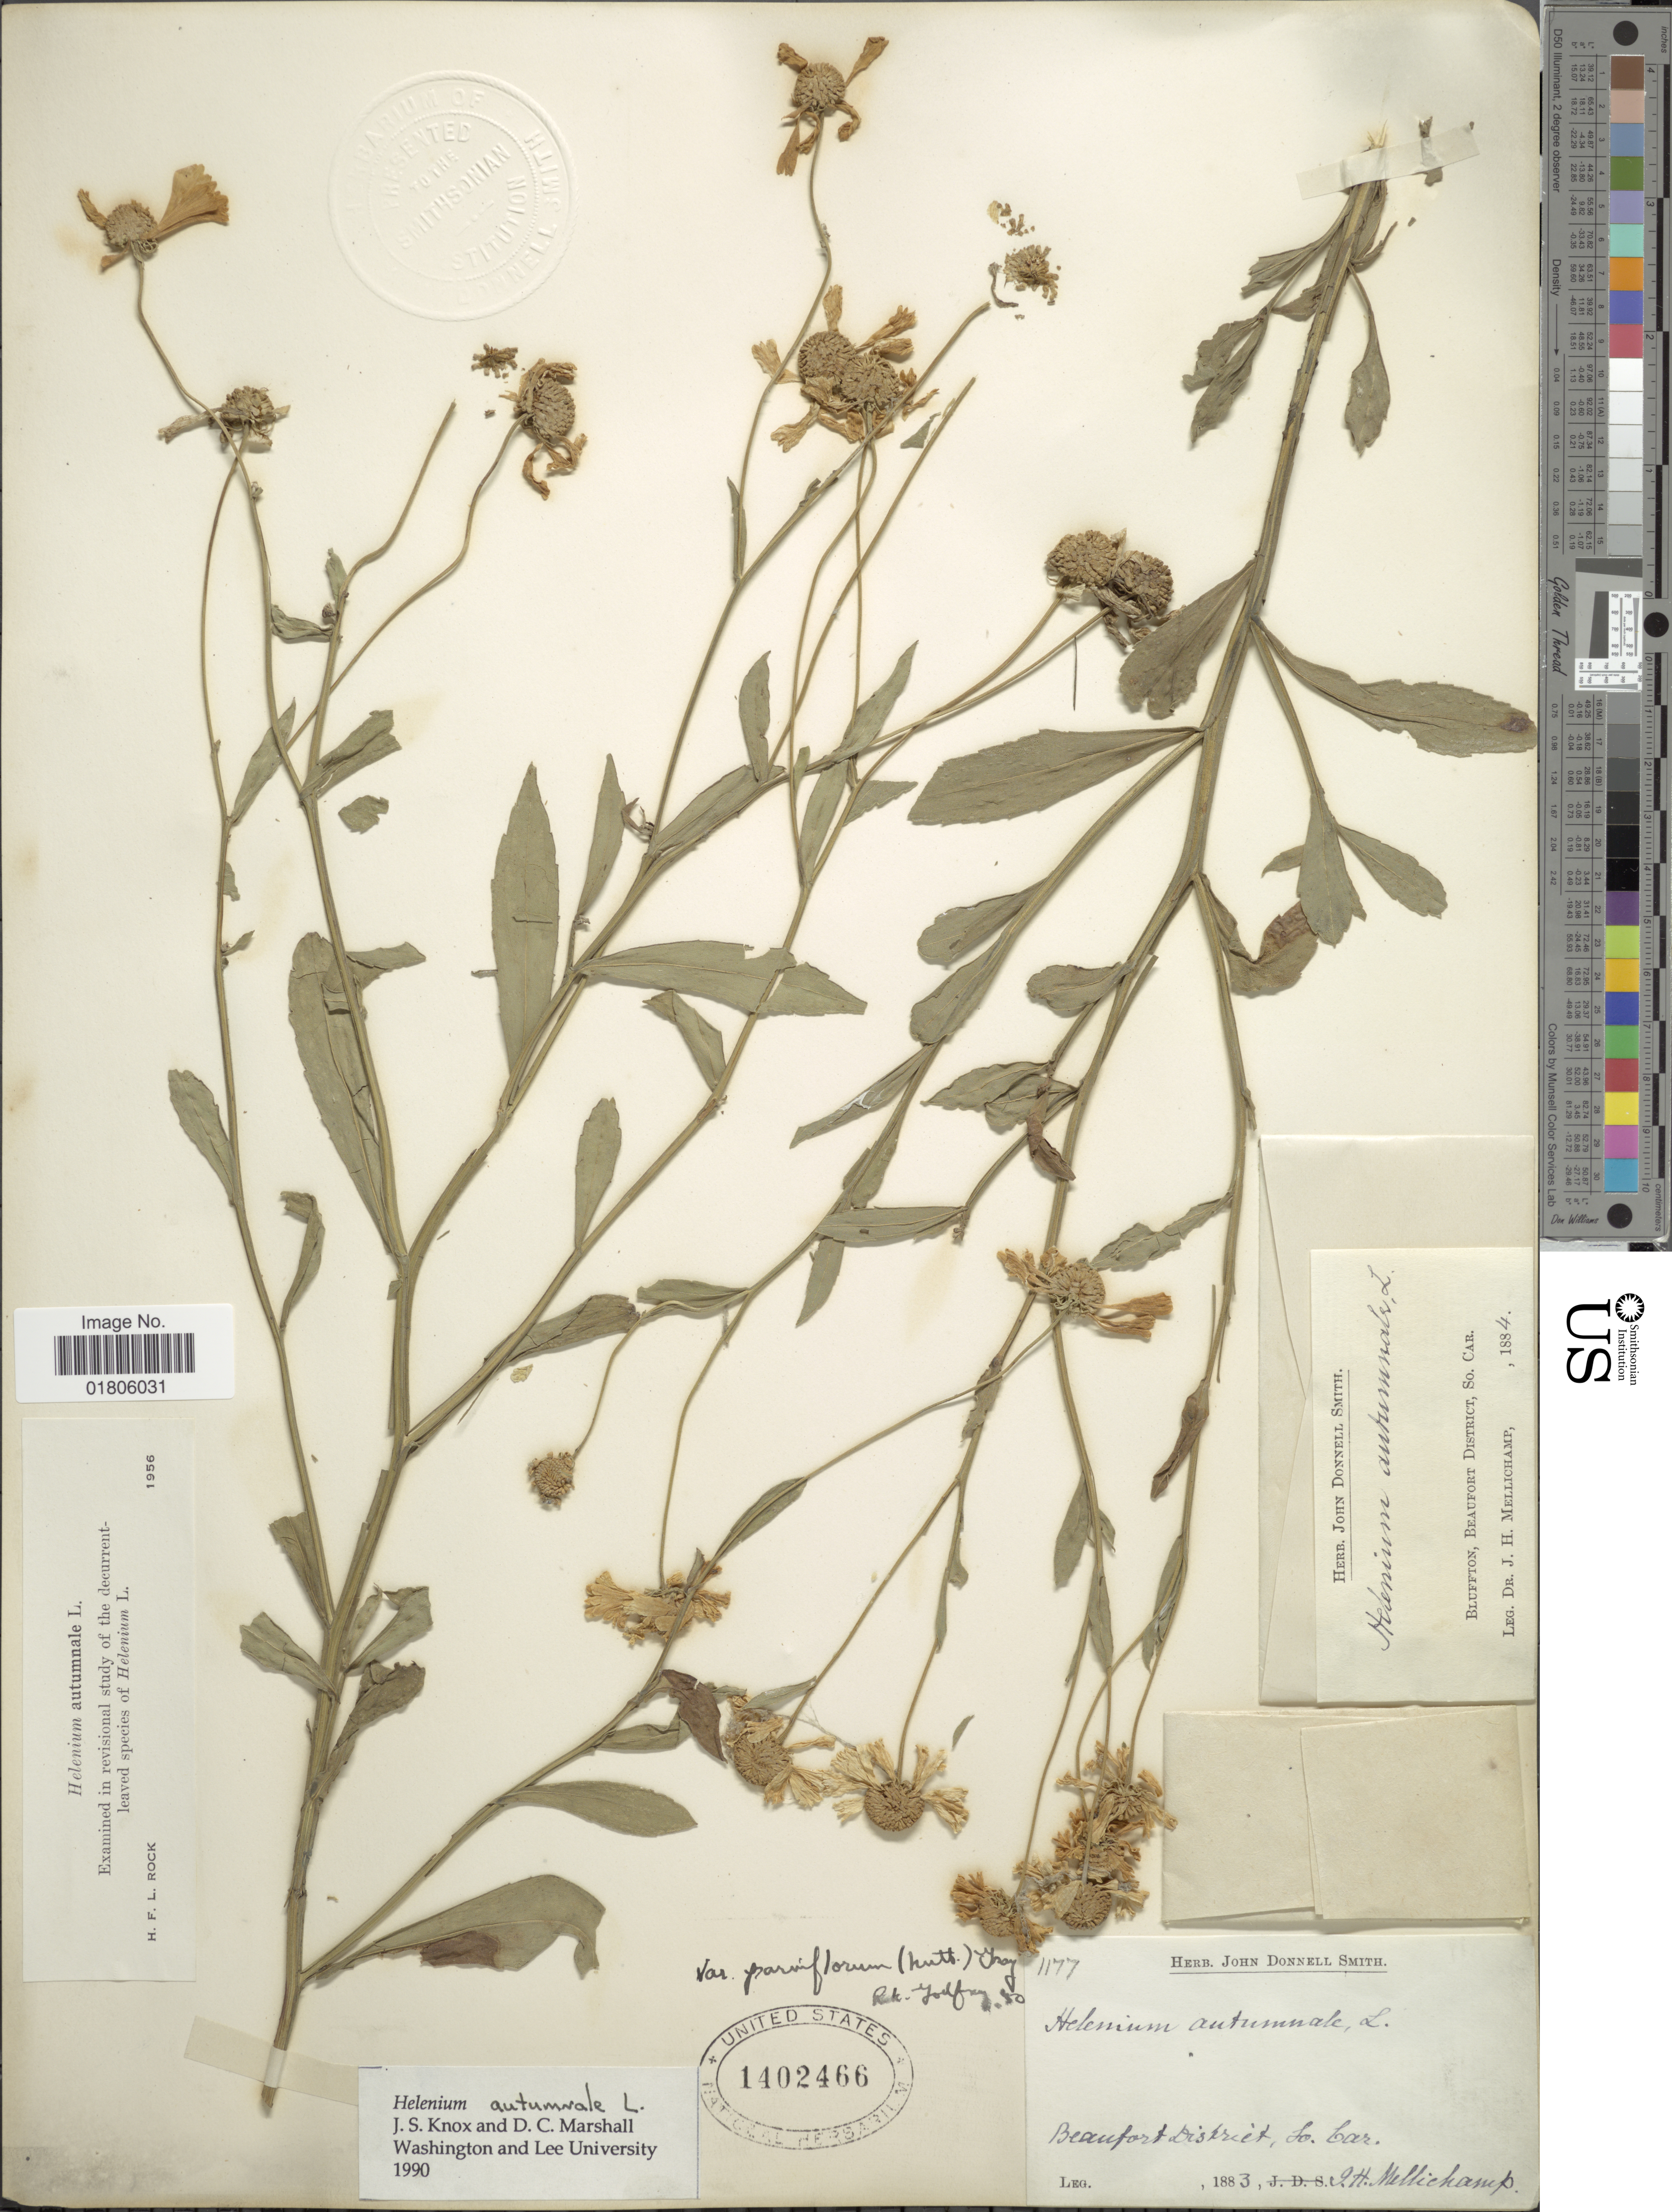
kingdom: Plantae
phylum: Tracheophyta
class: Magnoliopsida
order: Asterales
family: Asteraceae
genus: Helenium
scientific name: Helenium autumnale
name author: L.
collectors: J. H. Mellichamp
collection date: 1884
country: United States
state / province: South Carolina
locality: Bluffton, Beaufort District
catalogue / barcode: US 1402466-2